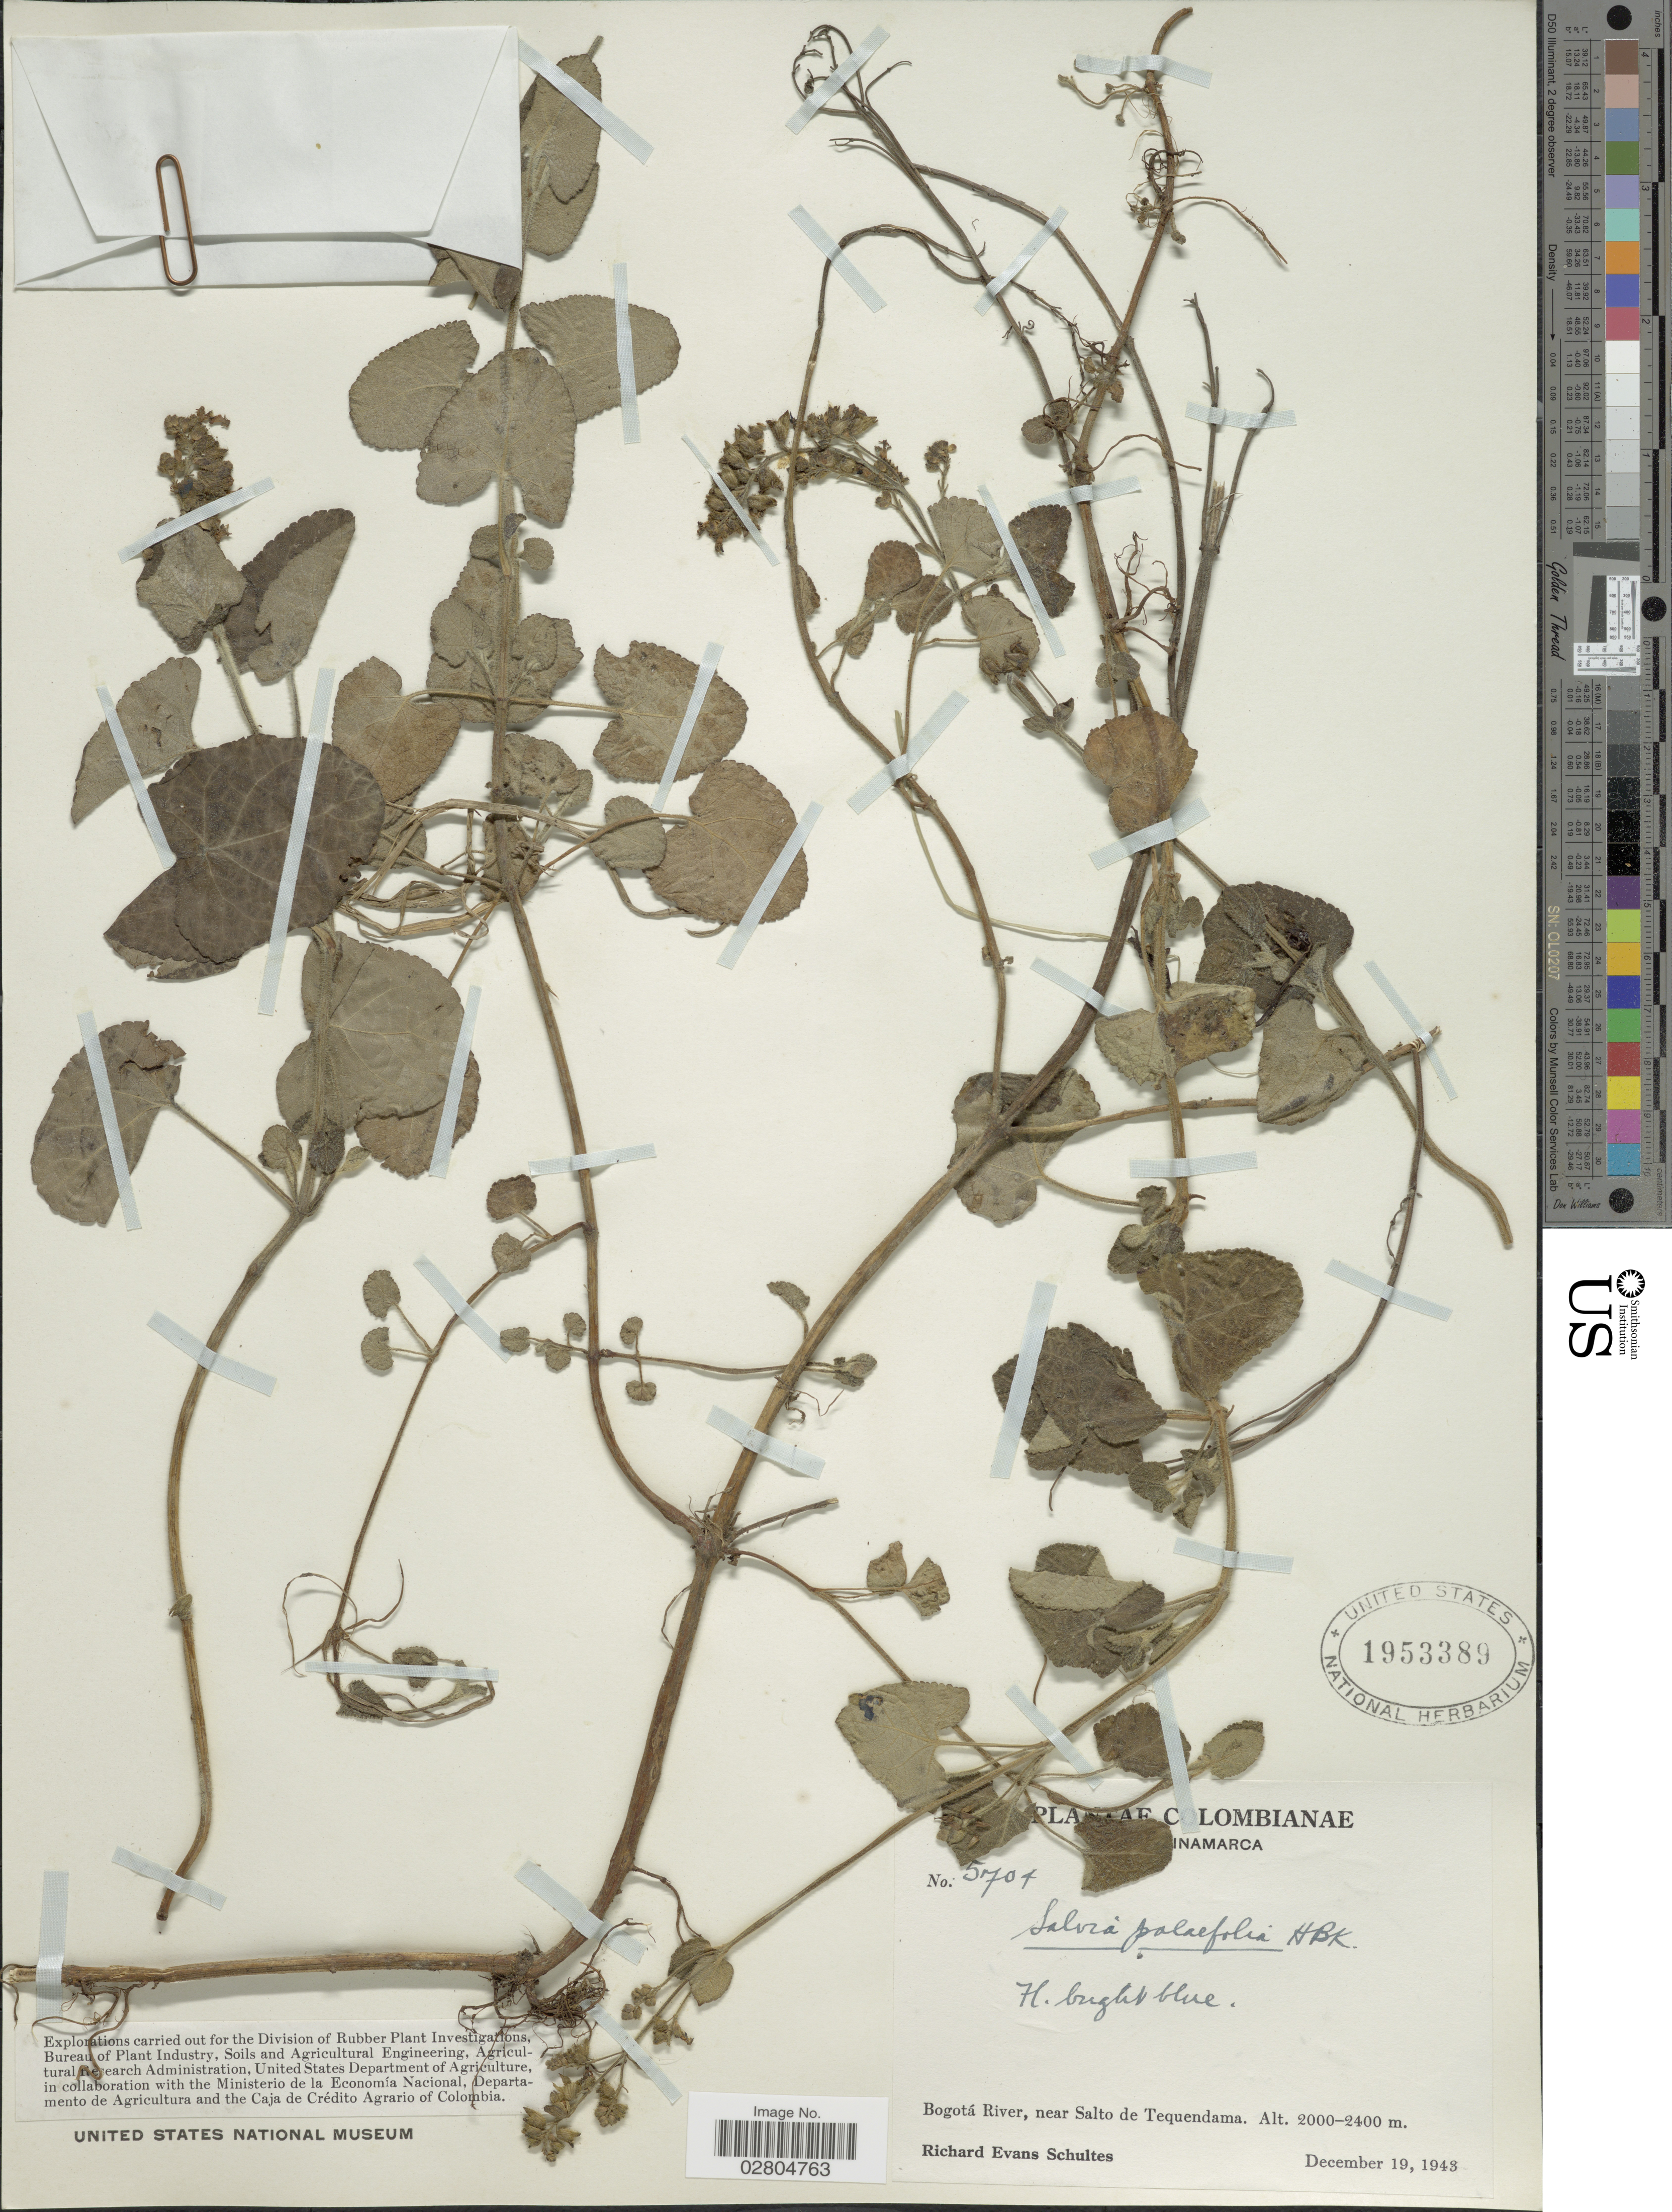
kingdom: Plantae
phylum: Tracheophyta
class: Magnoliopsida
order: Lamiales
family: Lamiaceae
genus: Salvia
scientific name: Salvia palifolia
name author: Kunth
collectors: R. E. Schultes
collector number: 5701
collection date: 1943-12-19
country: Colombia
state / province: Cundinamarca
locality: Bogotá River, near Salto de Tequendama.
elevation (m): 2000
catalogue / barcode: US 1953389